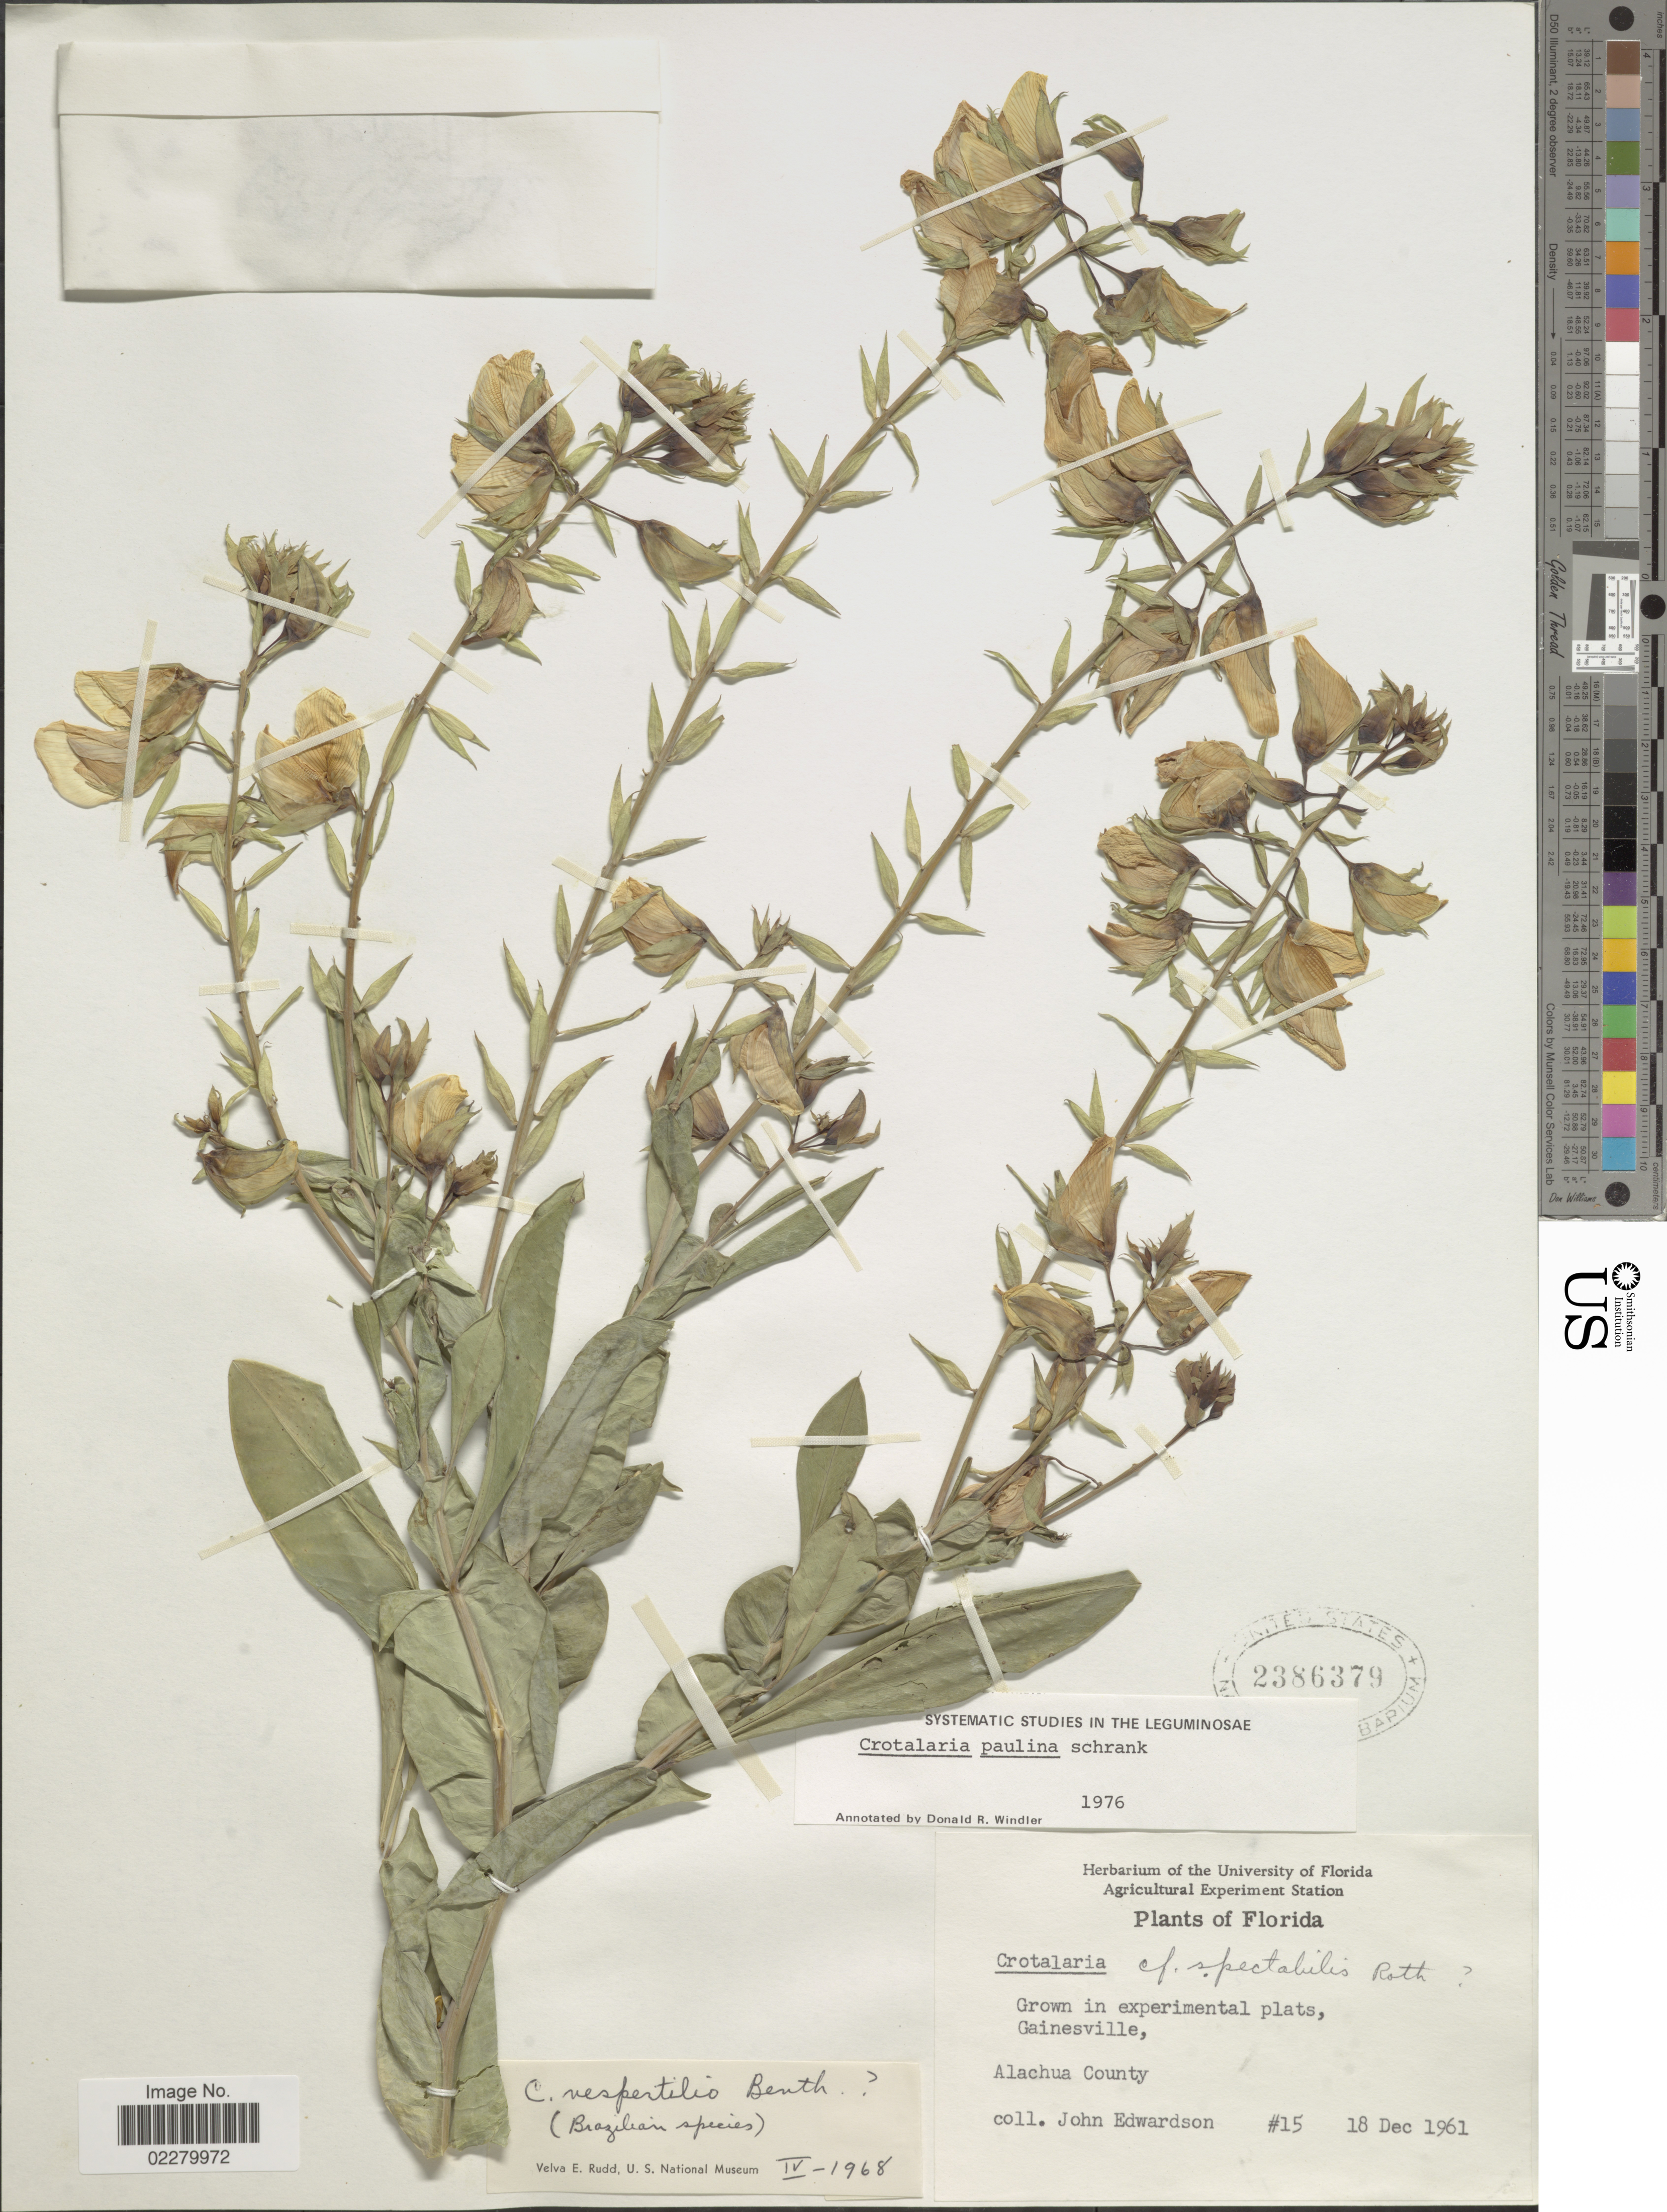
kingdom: Plantae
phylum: Tracheophyta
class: Magnoliopsida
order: Fabales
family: Fabaceae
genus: Crotalaria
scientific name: Crotalaria paulina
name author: Schrank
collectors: J. Edwardson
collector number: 15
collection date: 1961-12-18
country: United States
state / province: Florida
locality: Gainesville, Alachua County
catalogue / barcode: US 2386379